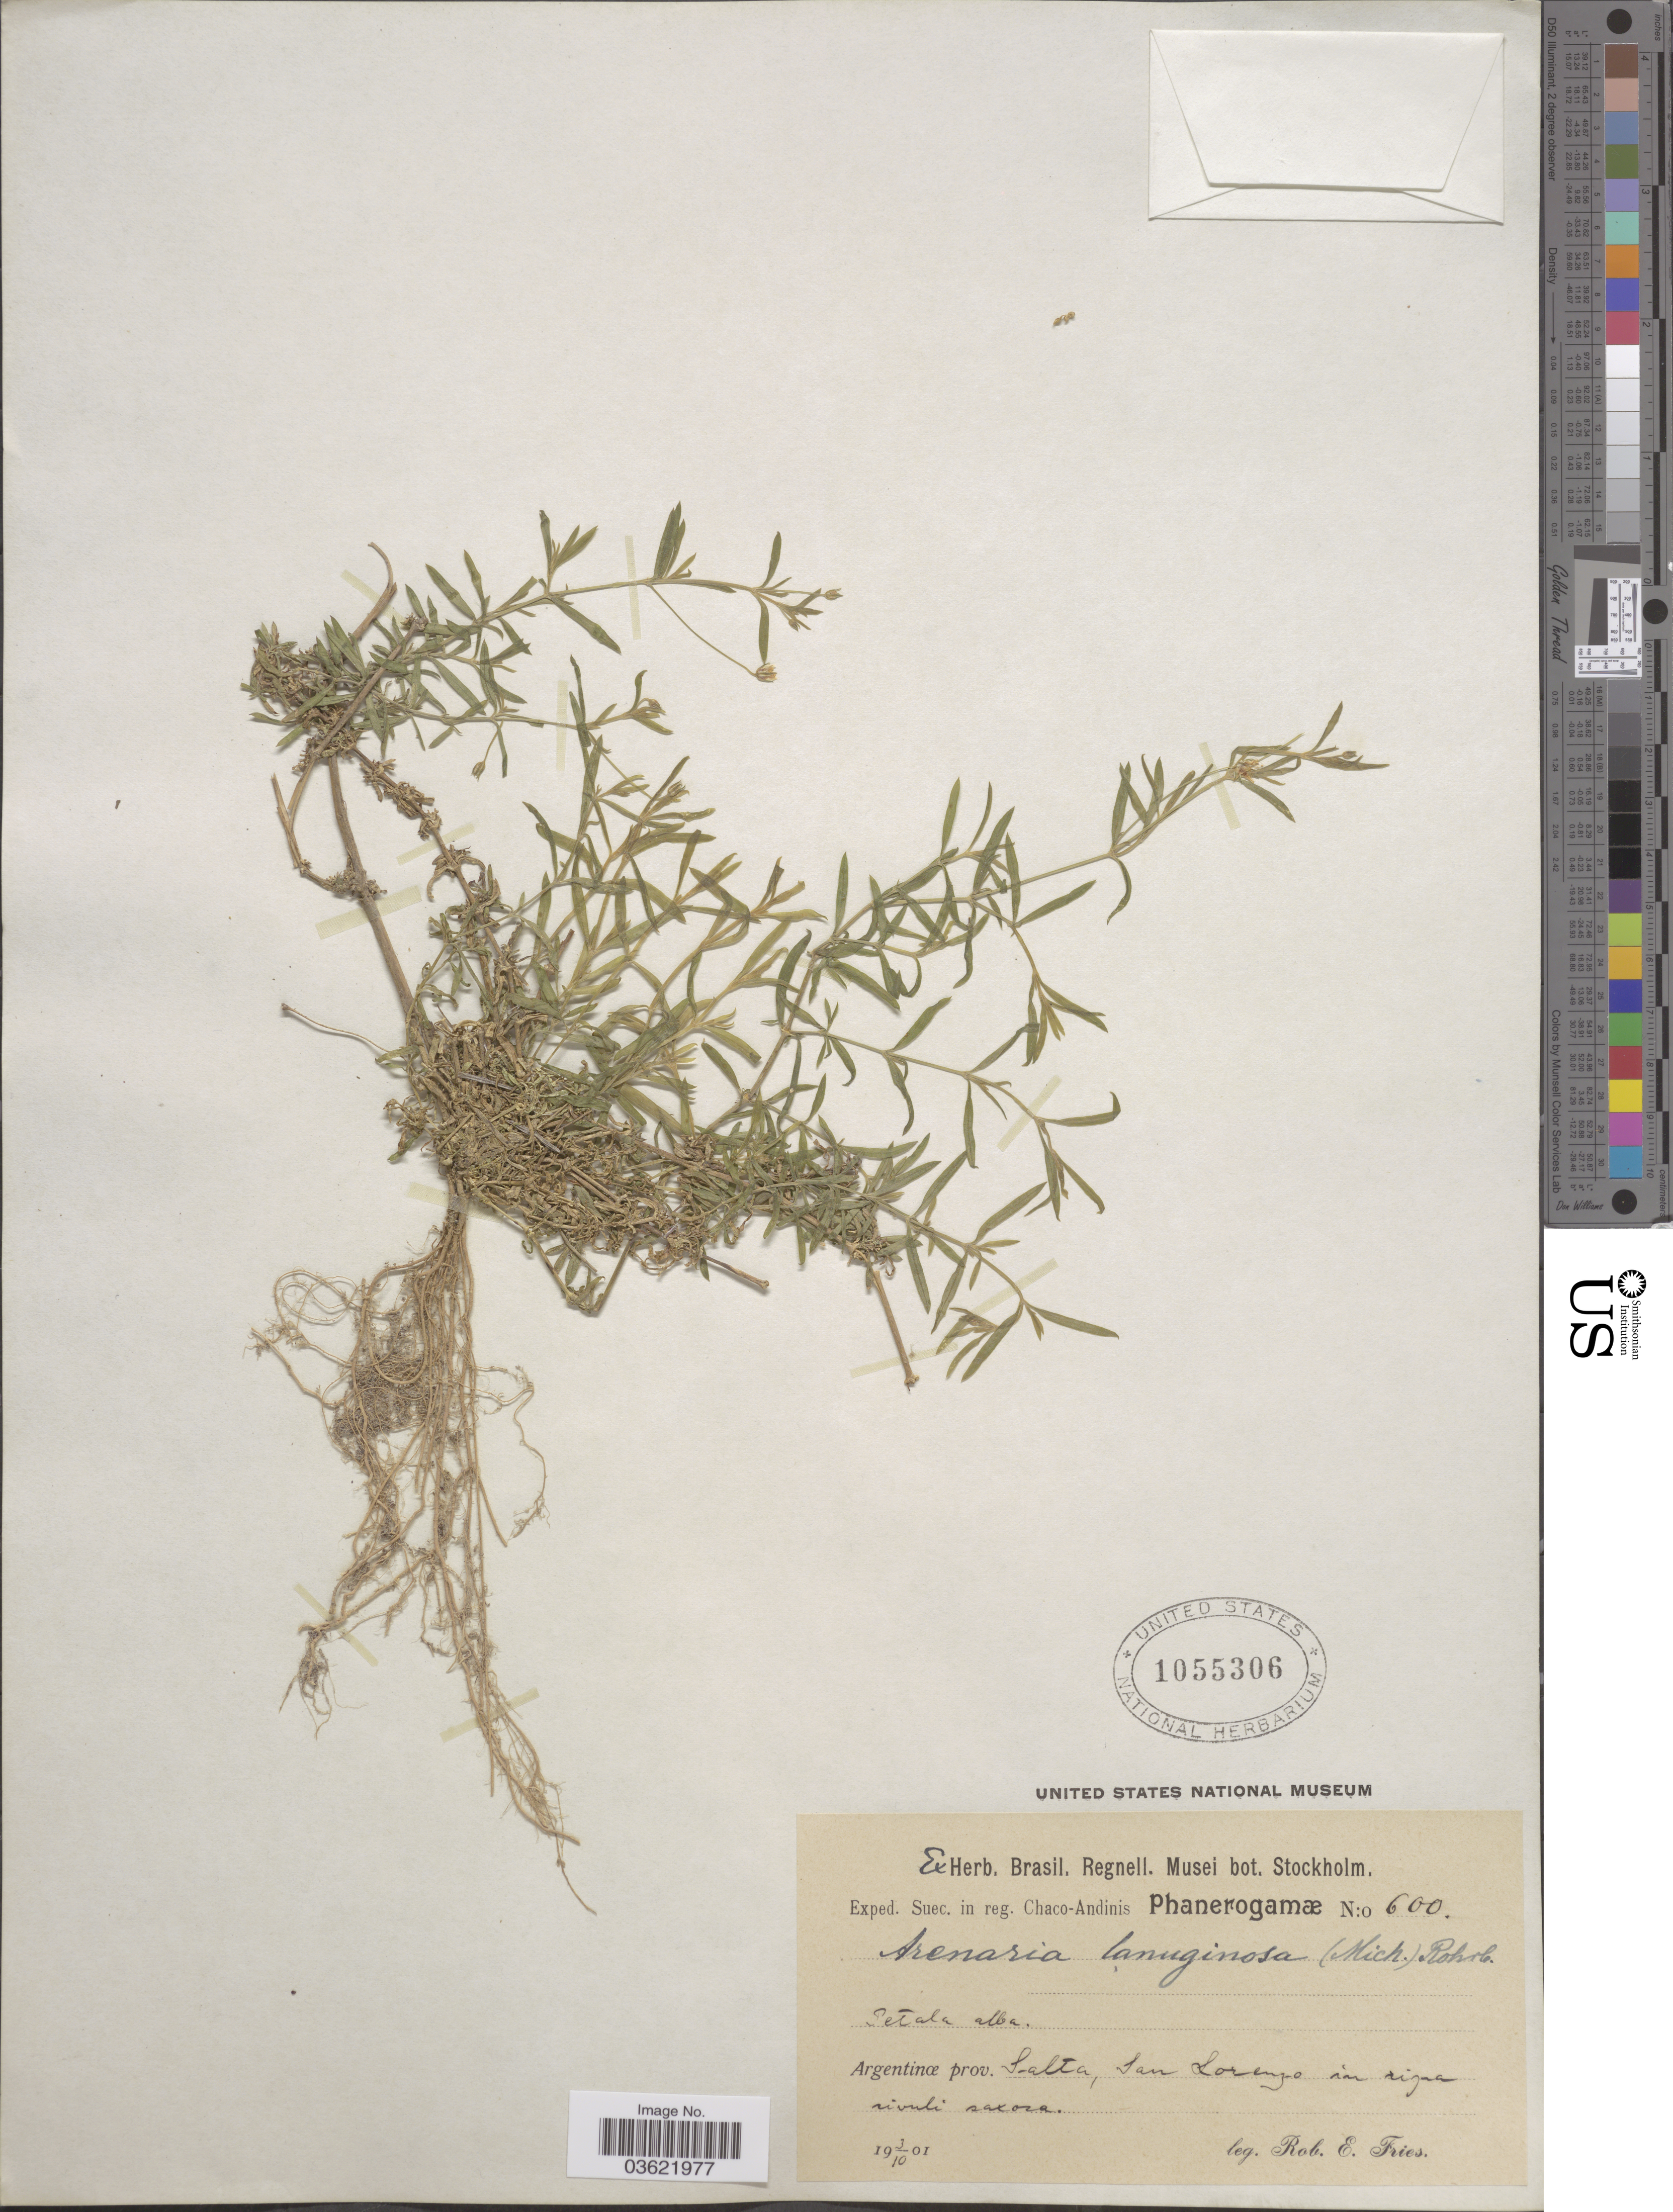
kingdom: Plantae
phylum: Tracheophyta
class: Magnoliopsida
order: Caryophyllales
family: Caryophyllaceae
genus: Arenaria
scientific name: Arenaria lanuginosa var. megalantha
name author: Rohrb.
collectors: R. E. Fries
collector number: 600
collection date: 1901-10-03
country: Argentina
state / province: Salta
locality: San Lorenzo in ripa rivuli saxora.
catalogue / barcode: US 1055306